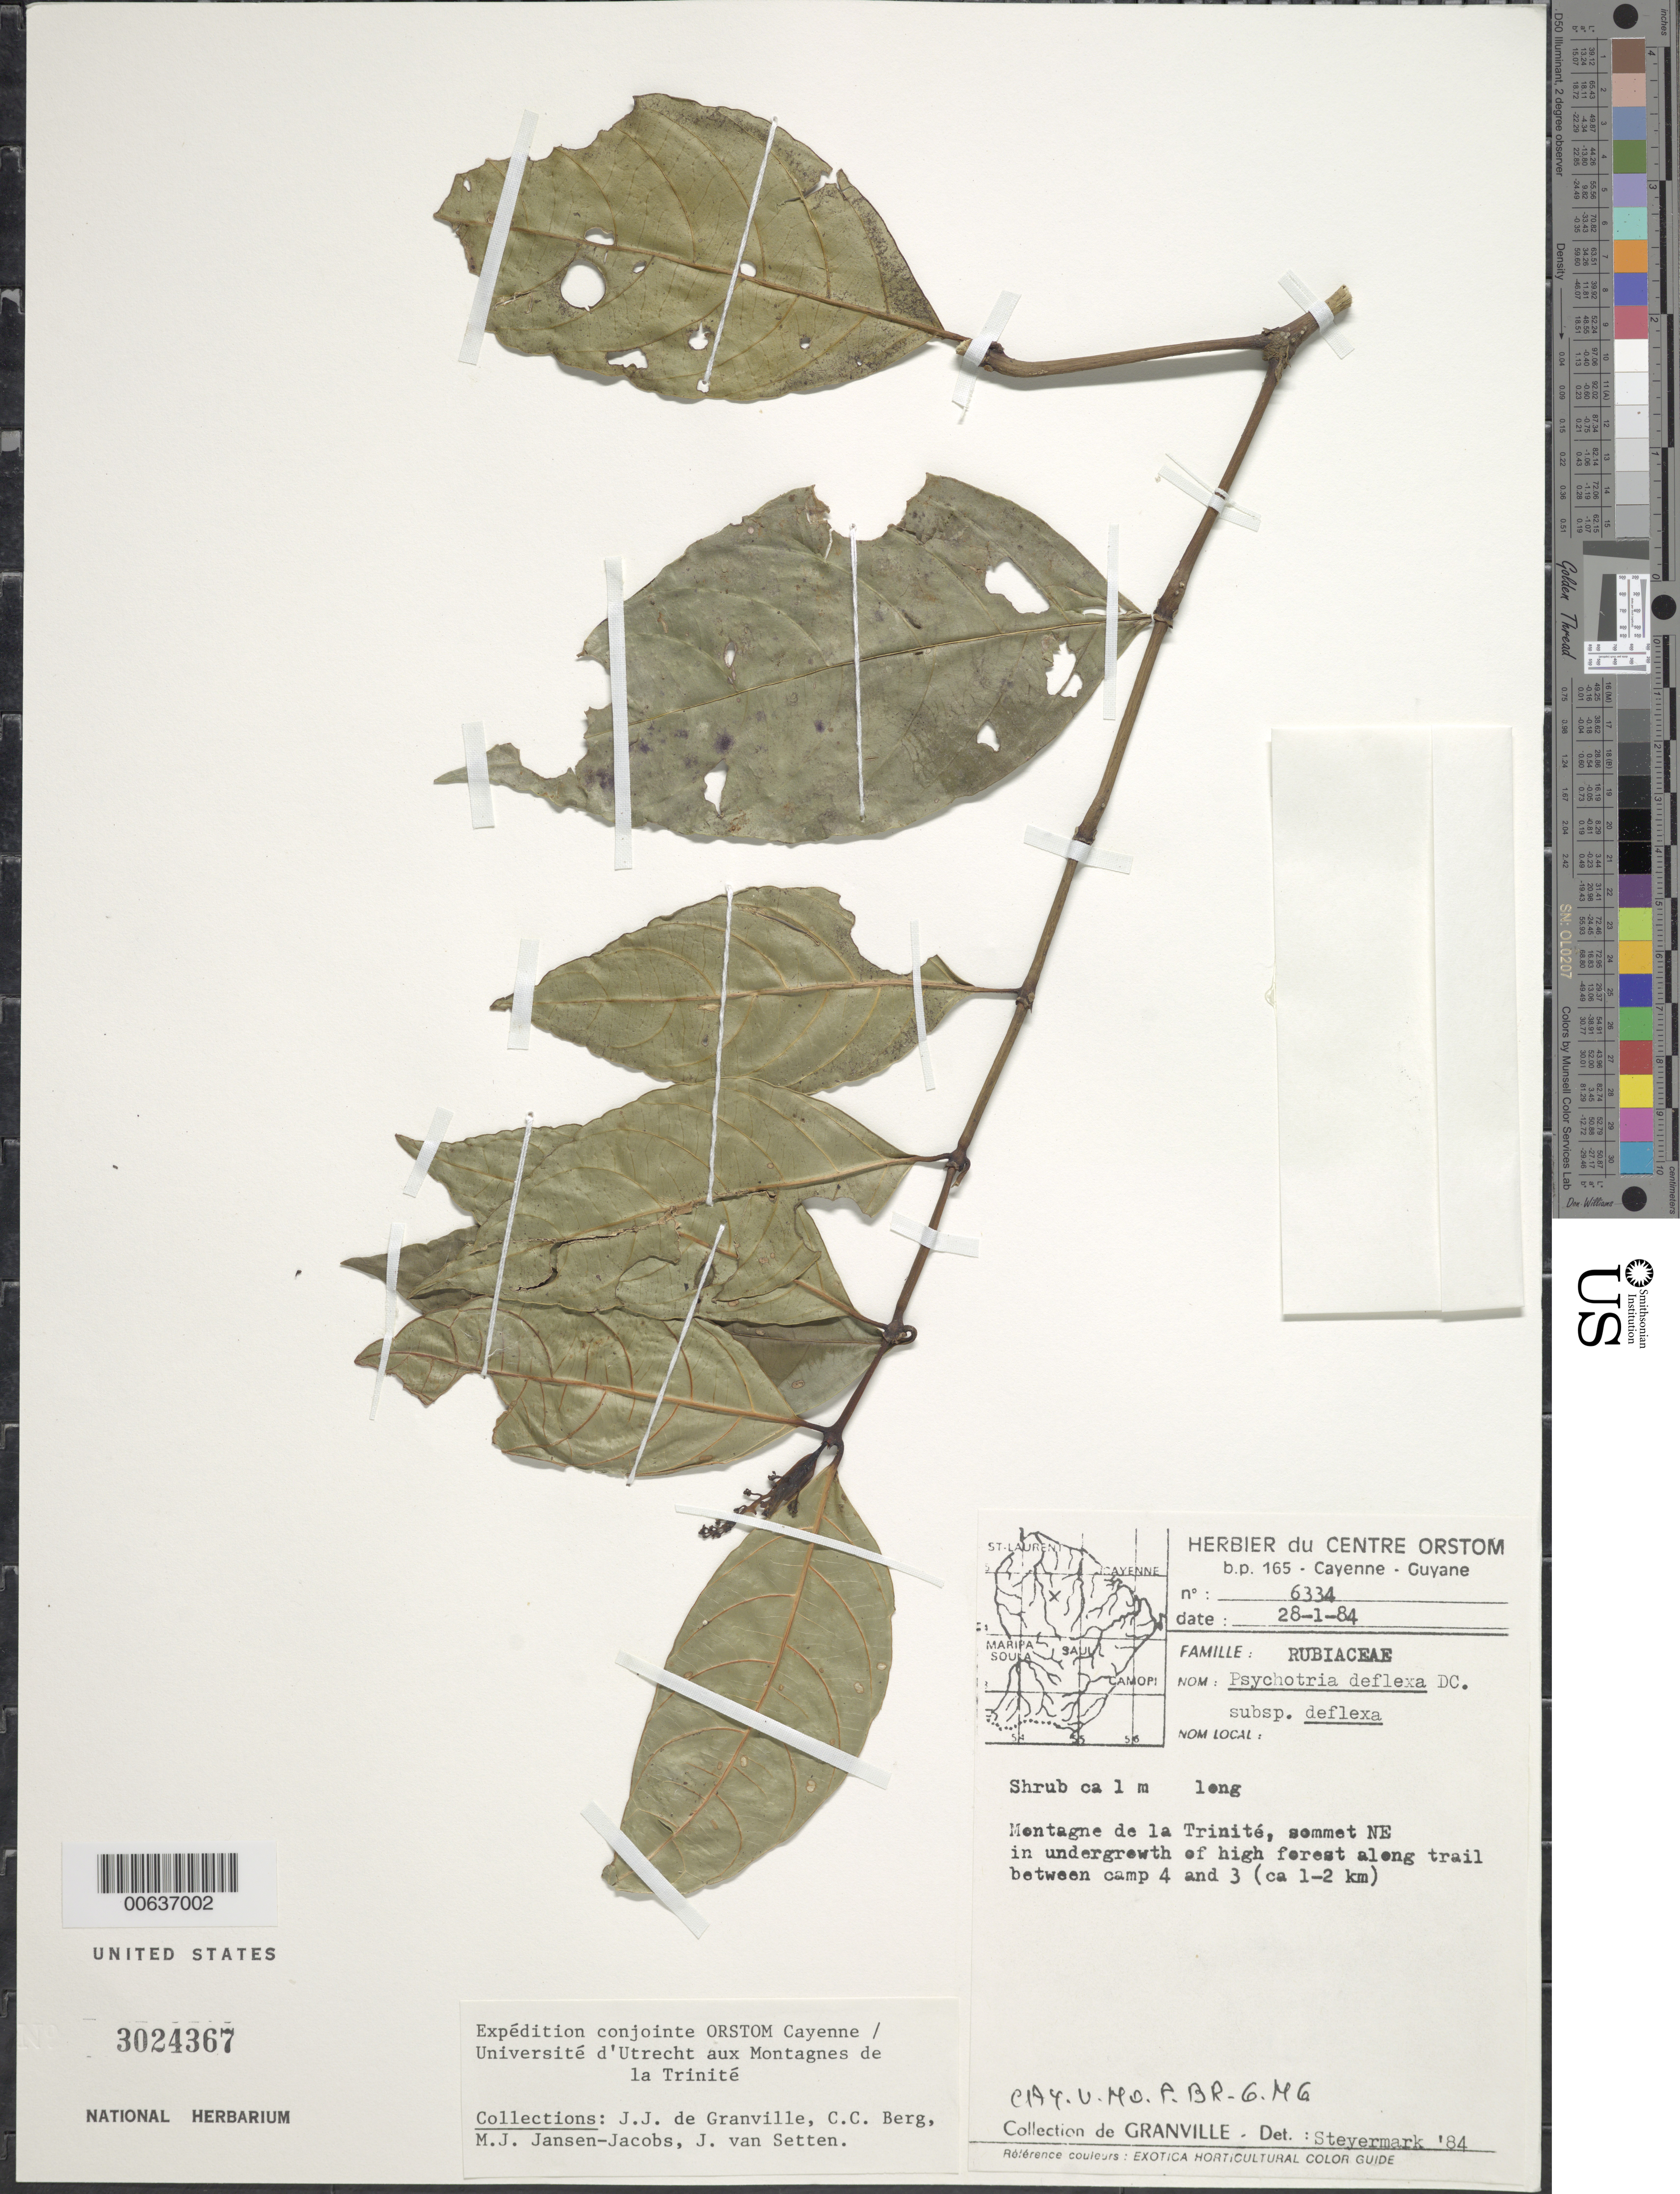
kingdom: Plantae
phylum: Tracheophyta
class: Magnoliopsida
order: Gentianales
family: Rubiaceae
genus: Palicourea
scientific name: Palicourea deflexa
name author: (DC.) Borhidi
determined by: Kirkbride, J. H., Jr.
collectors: J.-J. de Granville, C. C. Berg, M. J. Jansen-Jacobs & J. van Setten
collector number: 6334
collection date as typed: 28-Jan-84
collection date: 1984-01-28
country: French Guiana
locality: Montagnes de la Trinité, sommet NE, along trail between camp 3 and 4 (about 1-2 km)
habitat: High forest, in undergrowth along trail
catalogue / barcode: US 3024367